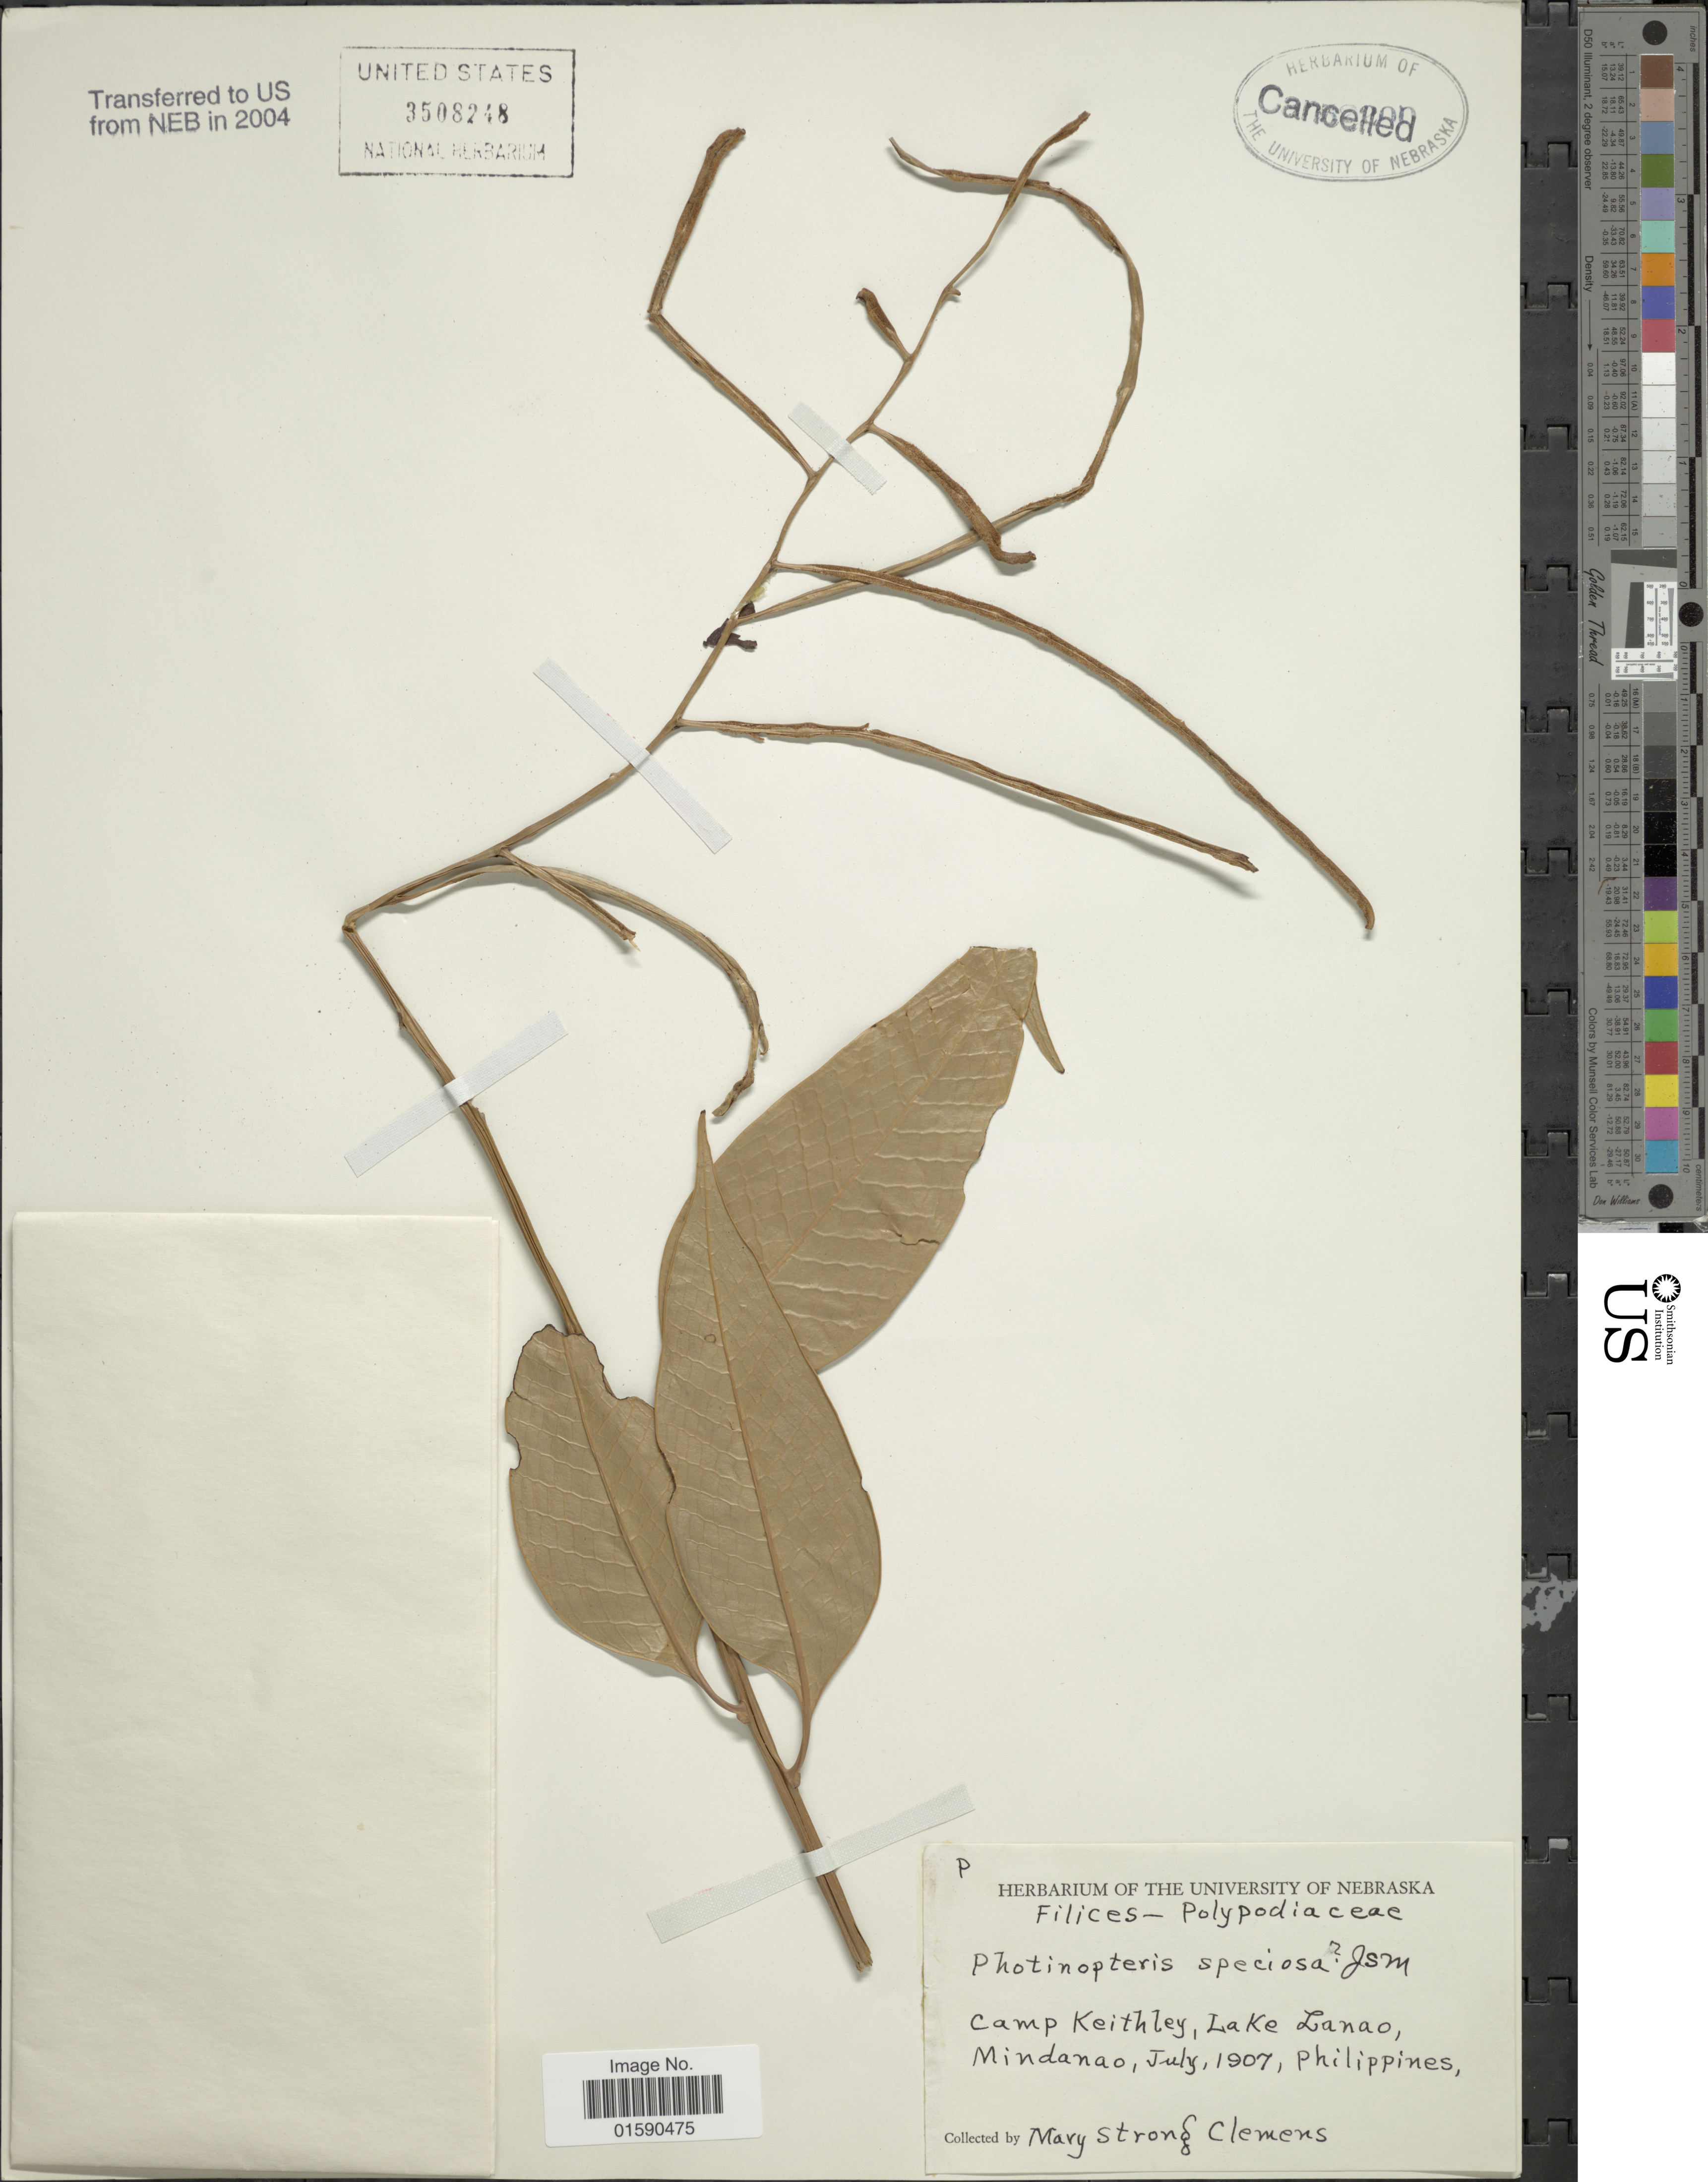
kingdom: Plantae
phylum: Tracheophyta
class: Polypodiopsida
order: Polypodiales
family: Polypodiaceae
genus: Aglaomorpha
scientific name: Aglaomorpha speciosa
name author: (Blume) M.C. Roos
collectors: M. S. Clemens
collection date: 1907-07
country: Philippines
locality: Camp Keithley, Lake Lanao, Mindanao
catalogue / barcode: US 3508248